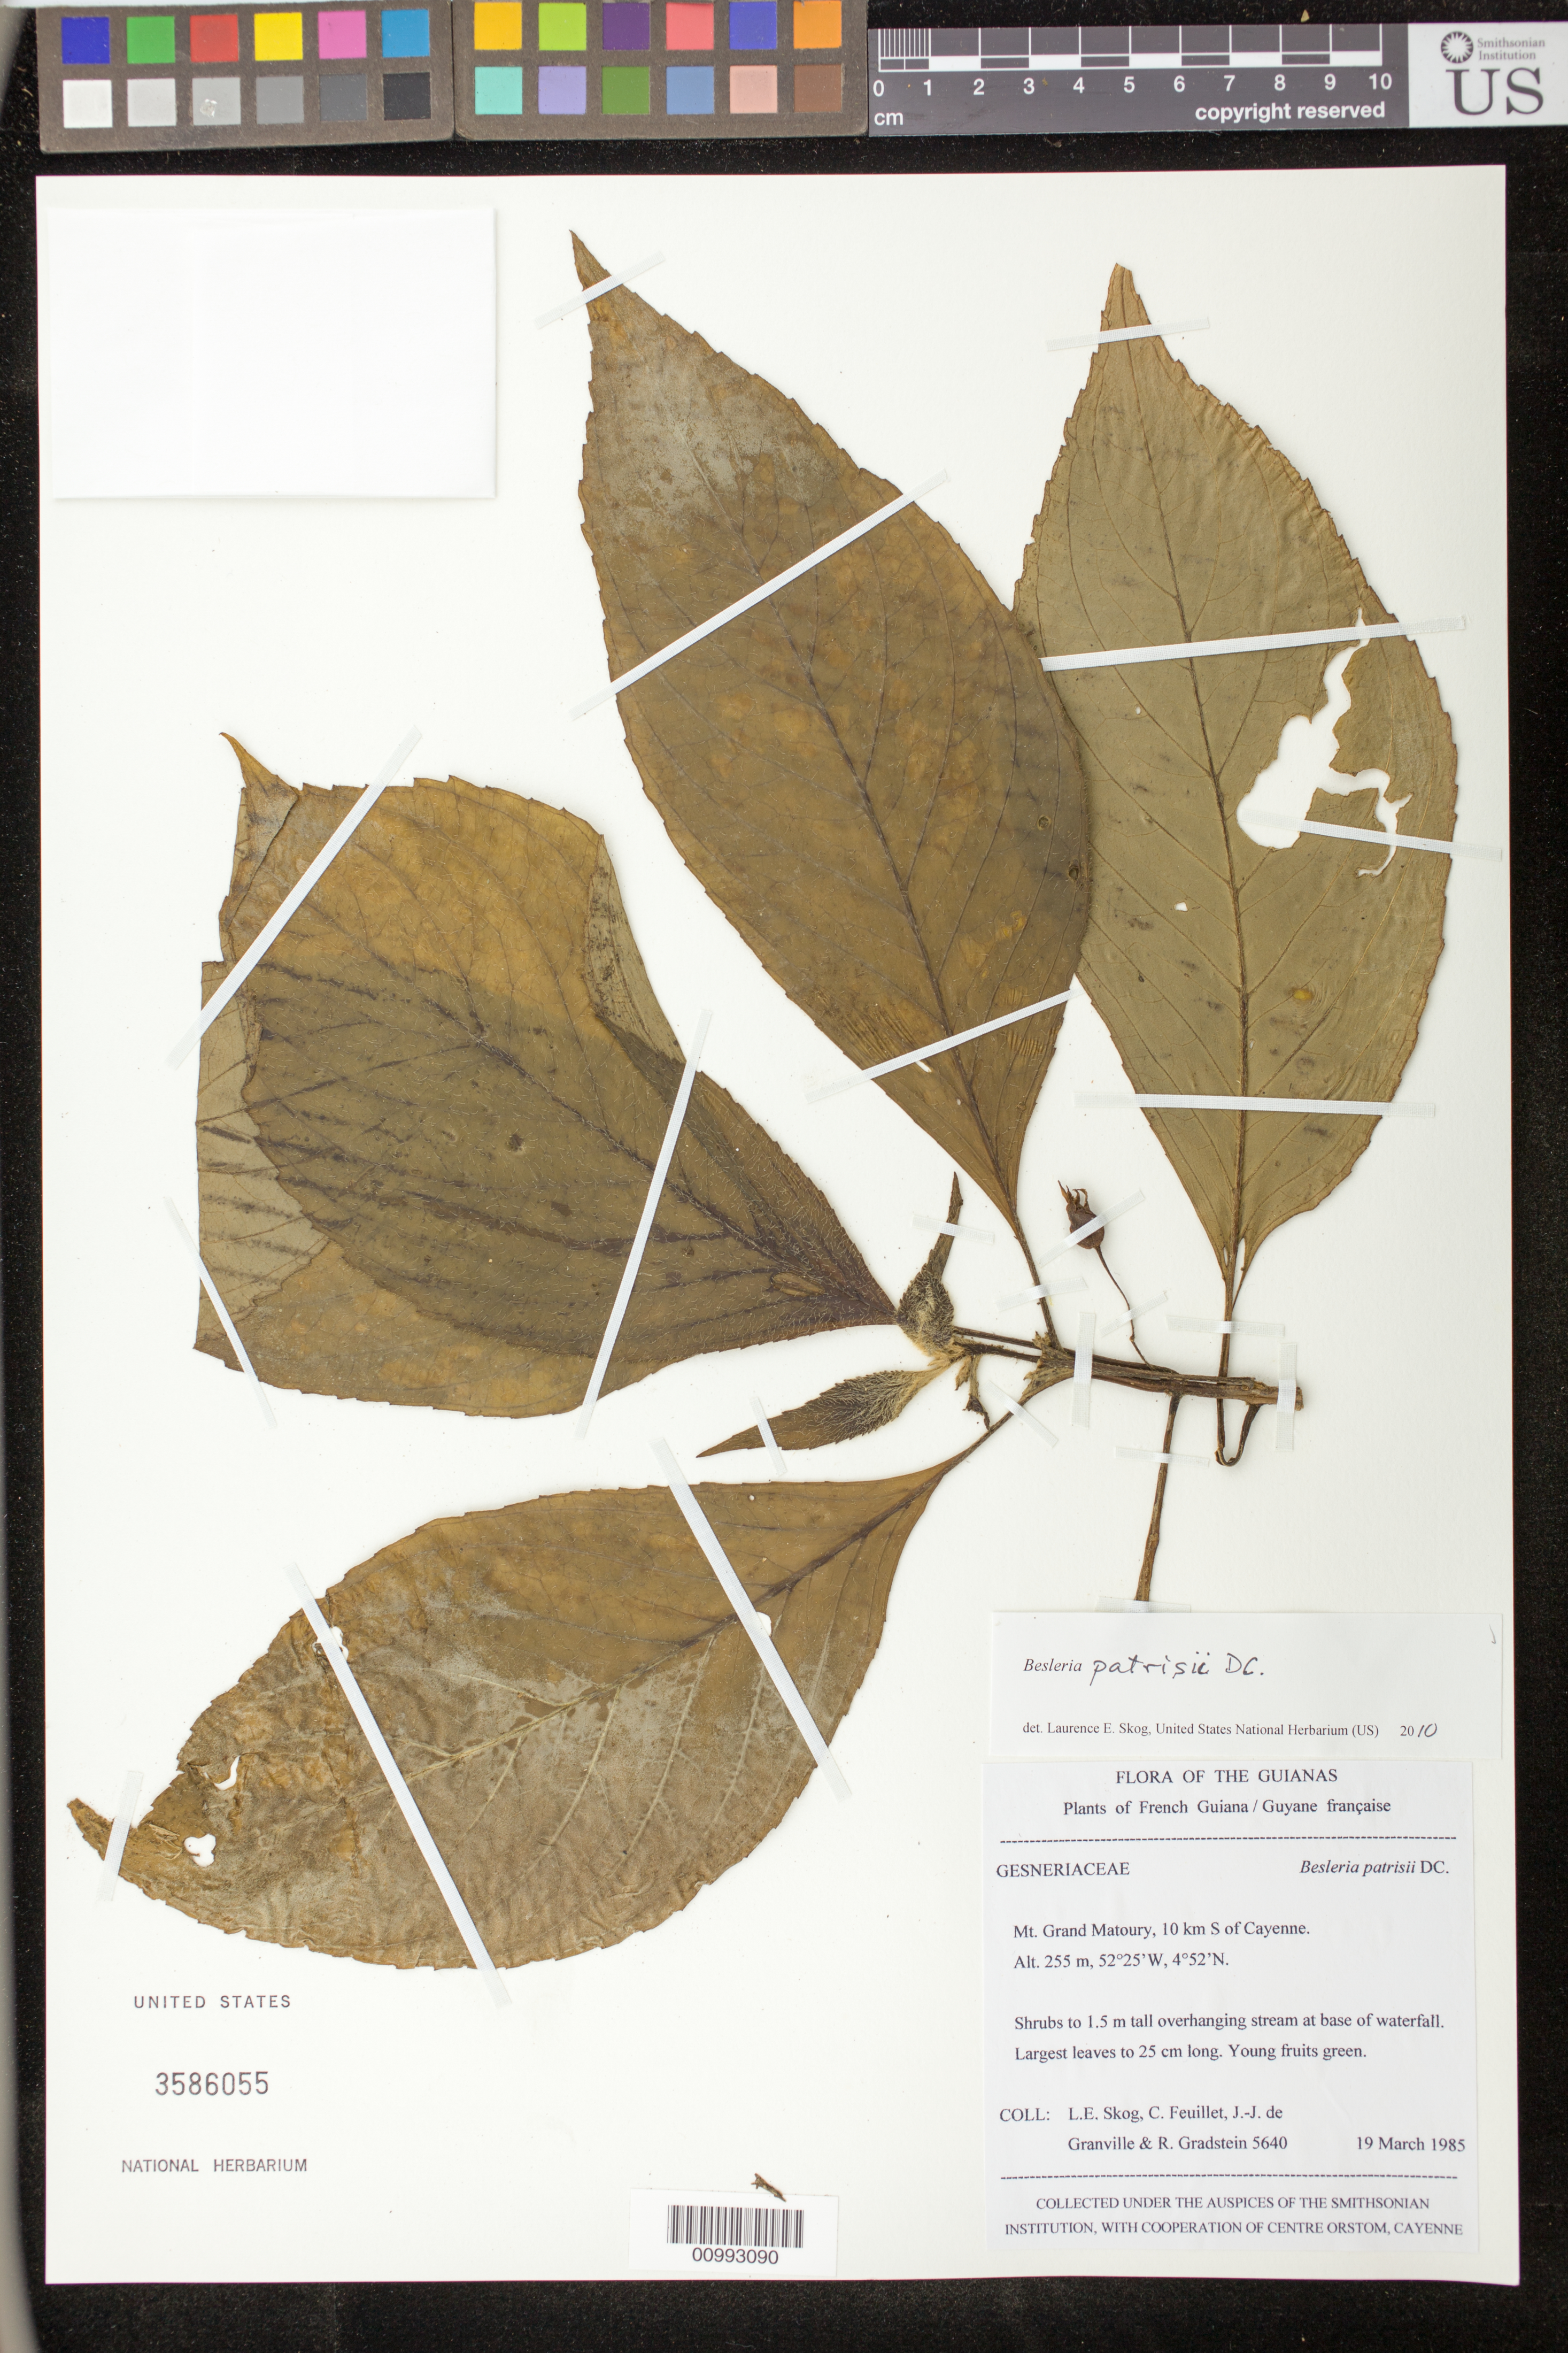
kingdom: Plantae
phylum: Tracheophyta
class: Magnoliopsida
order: Lamiales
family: Gesneriaceae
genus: Besleria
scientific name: Besleria patrisii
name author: DC.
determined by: Skog, Laurence E.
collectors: L. E. Skog, C. Feuillet, J.-J. de Granville & R. Gradstein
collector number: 5640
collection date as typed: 19 Mar 1985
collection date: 1985-03-19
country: French Guiana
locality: Mt. Grand Matoury, 10 km S of Cayenne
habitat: At base of waterfall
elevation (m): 255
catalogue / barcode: US 3586055